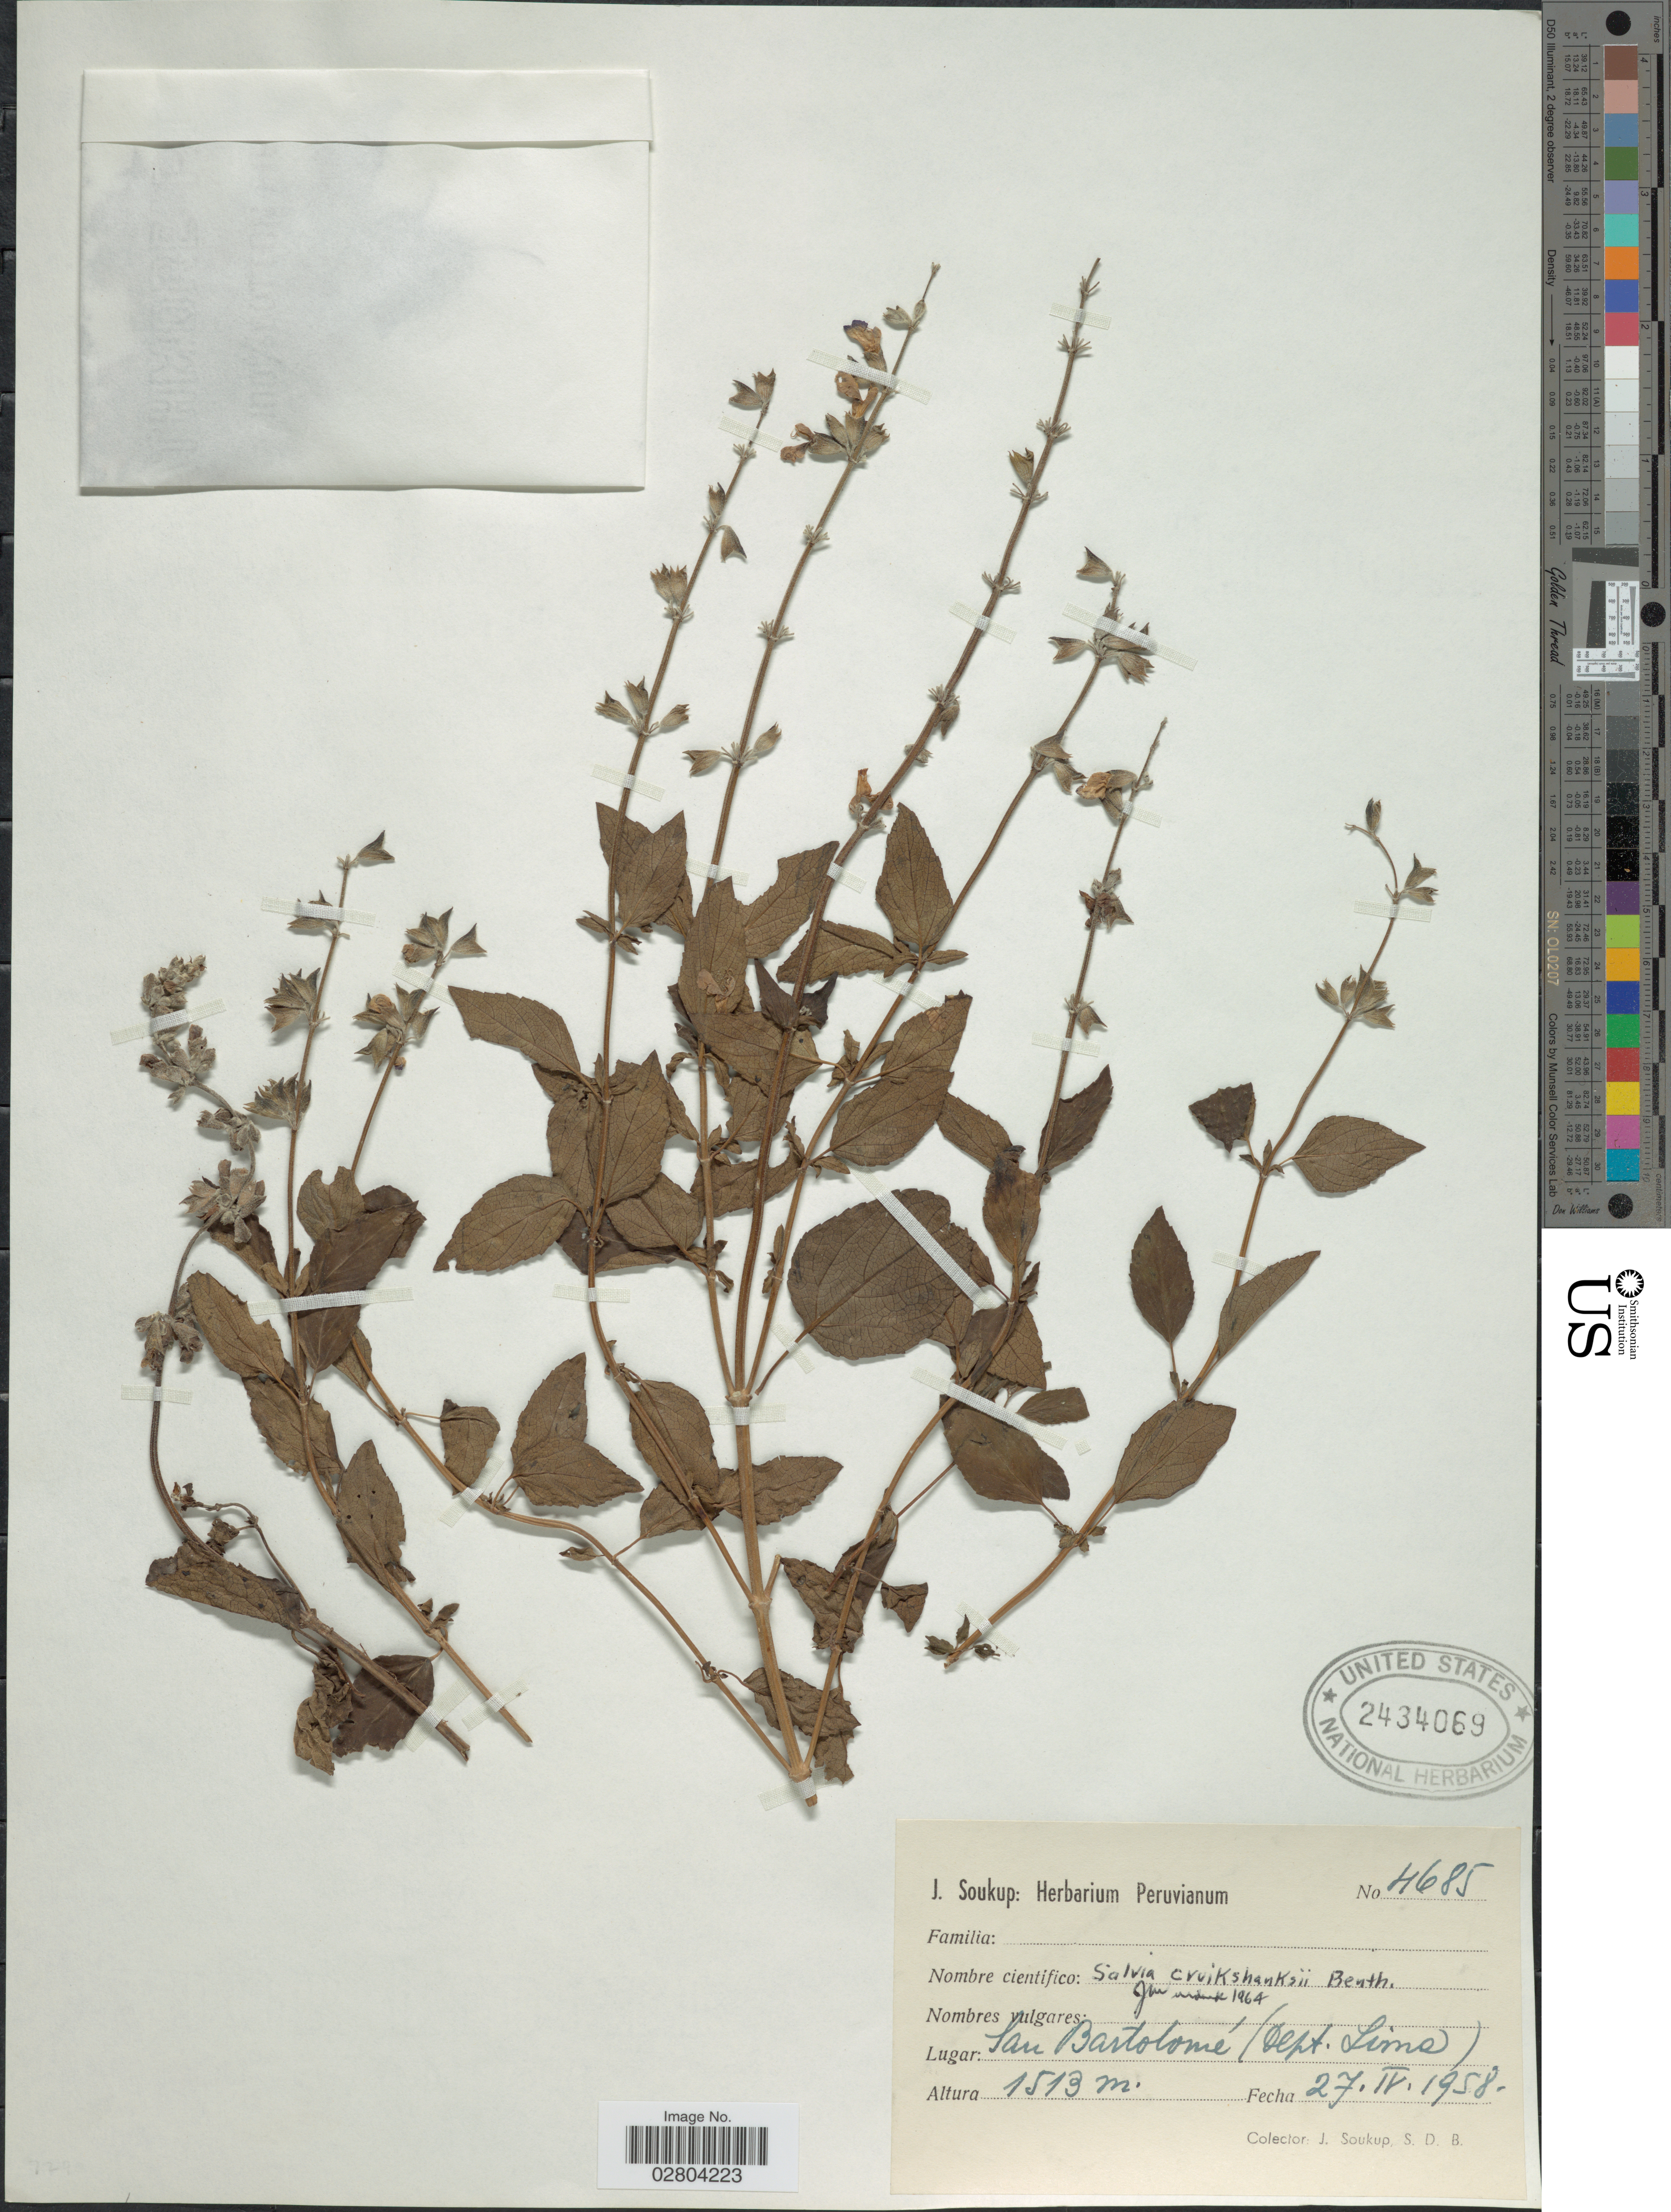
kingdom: Plantae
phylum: Tracheophyta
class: Magnoliopsida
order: Lamiales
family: Lamiaceae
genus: Salvia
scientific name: Salvia cruckshanksii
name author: Benth.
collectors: J. Soukup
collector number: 4685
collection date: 1958-04-27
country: Peru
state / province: Lima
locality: San Bartolomé (Dept. Lima).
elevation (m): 1513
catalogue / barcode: US 2434069